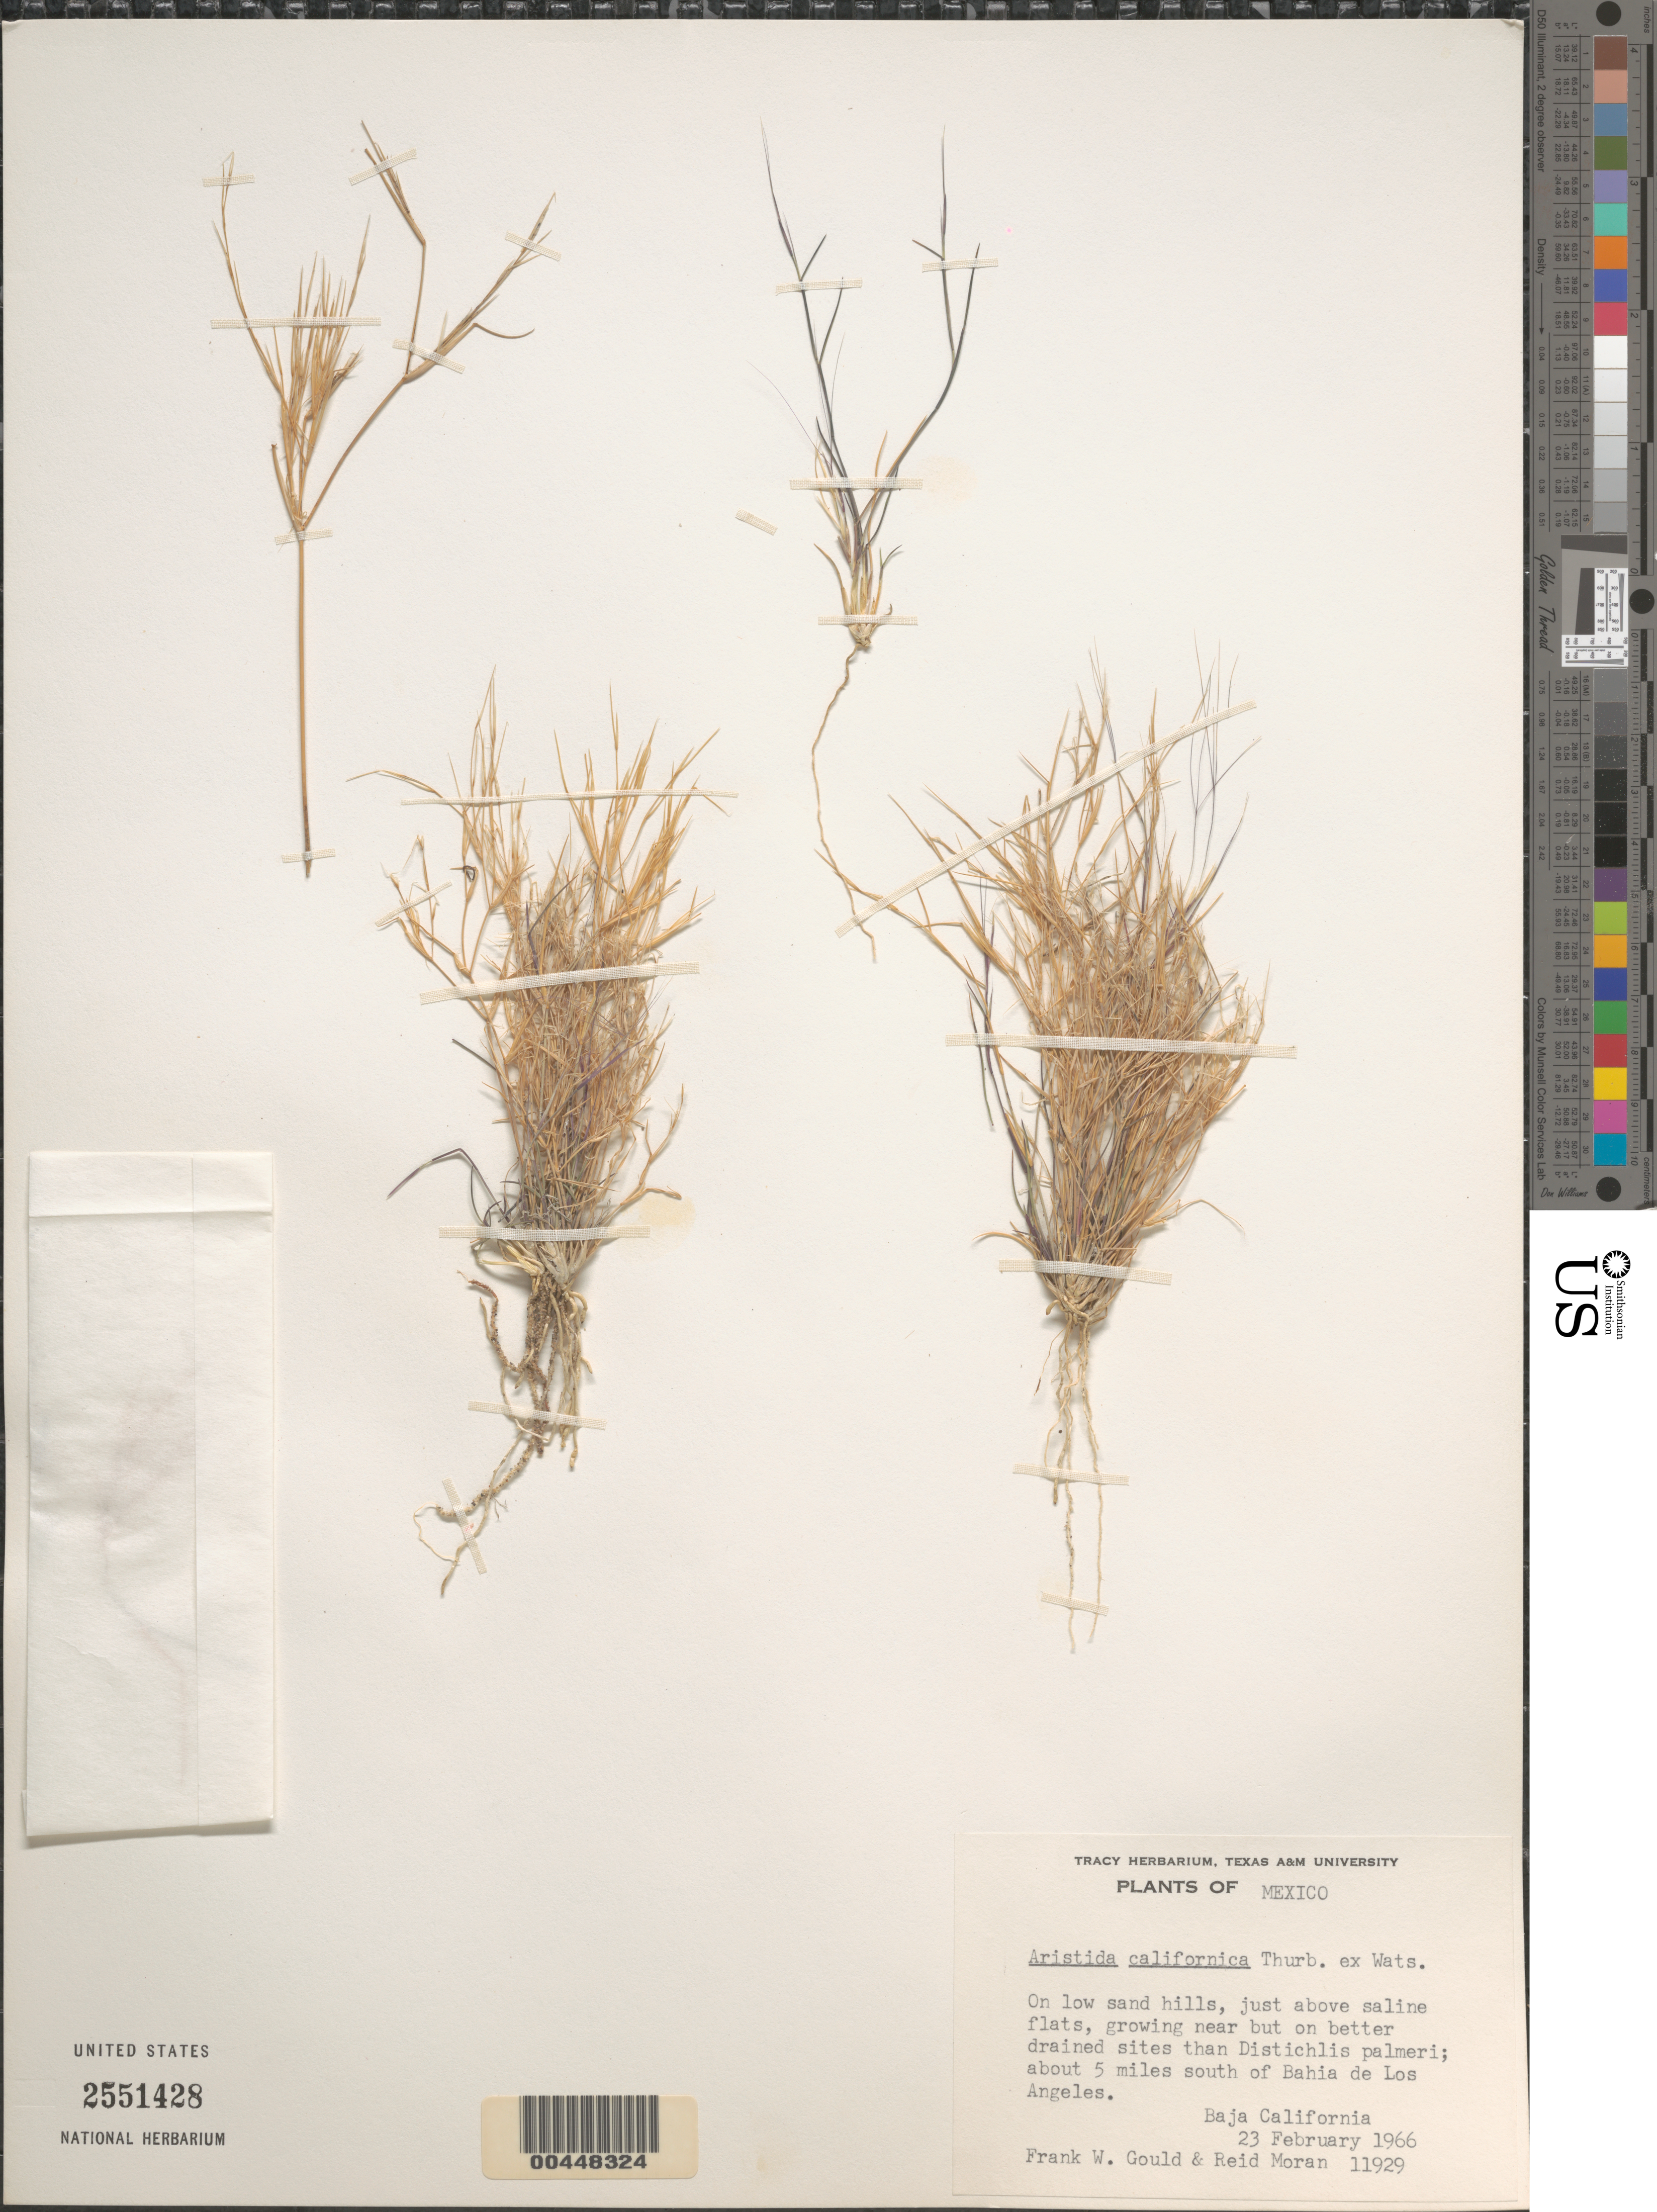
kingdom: Plantae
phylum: Tracheophyta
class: Liliopsida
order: Poales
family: Poaceae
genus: Aristida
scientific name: Aristida californica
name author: Thurb. in S. Watson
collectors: F. W. Gould & R. V. Moran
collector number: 11929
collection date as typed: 23 Feb 1966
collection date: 1966-02-23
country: Mexico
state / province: Baja California Norte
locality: About 5 miles S of Bahia de Los Angeles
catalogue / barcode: US 2551428